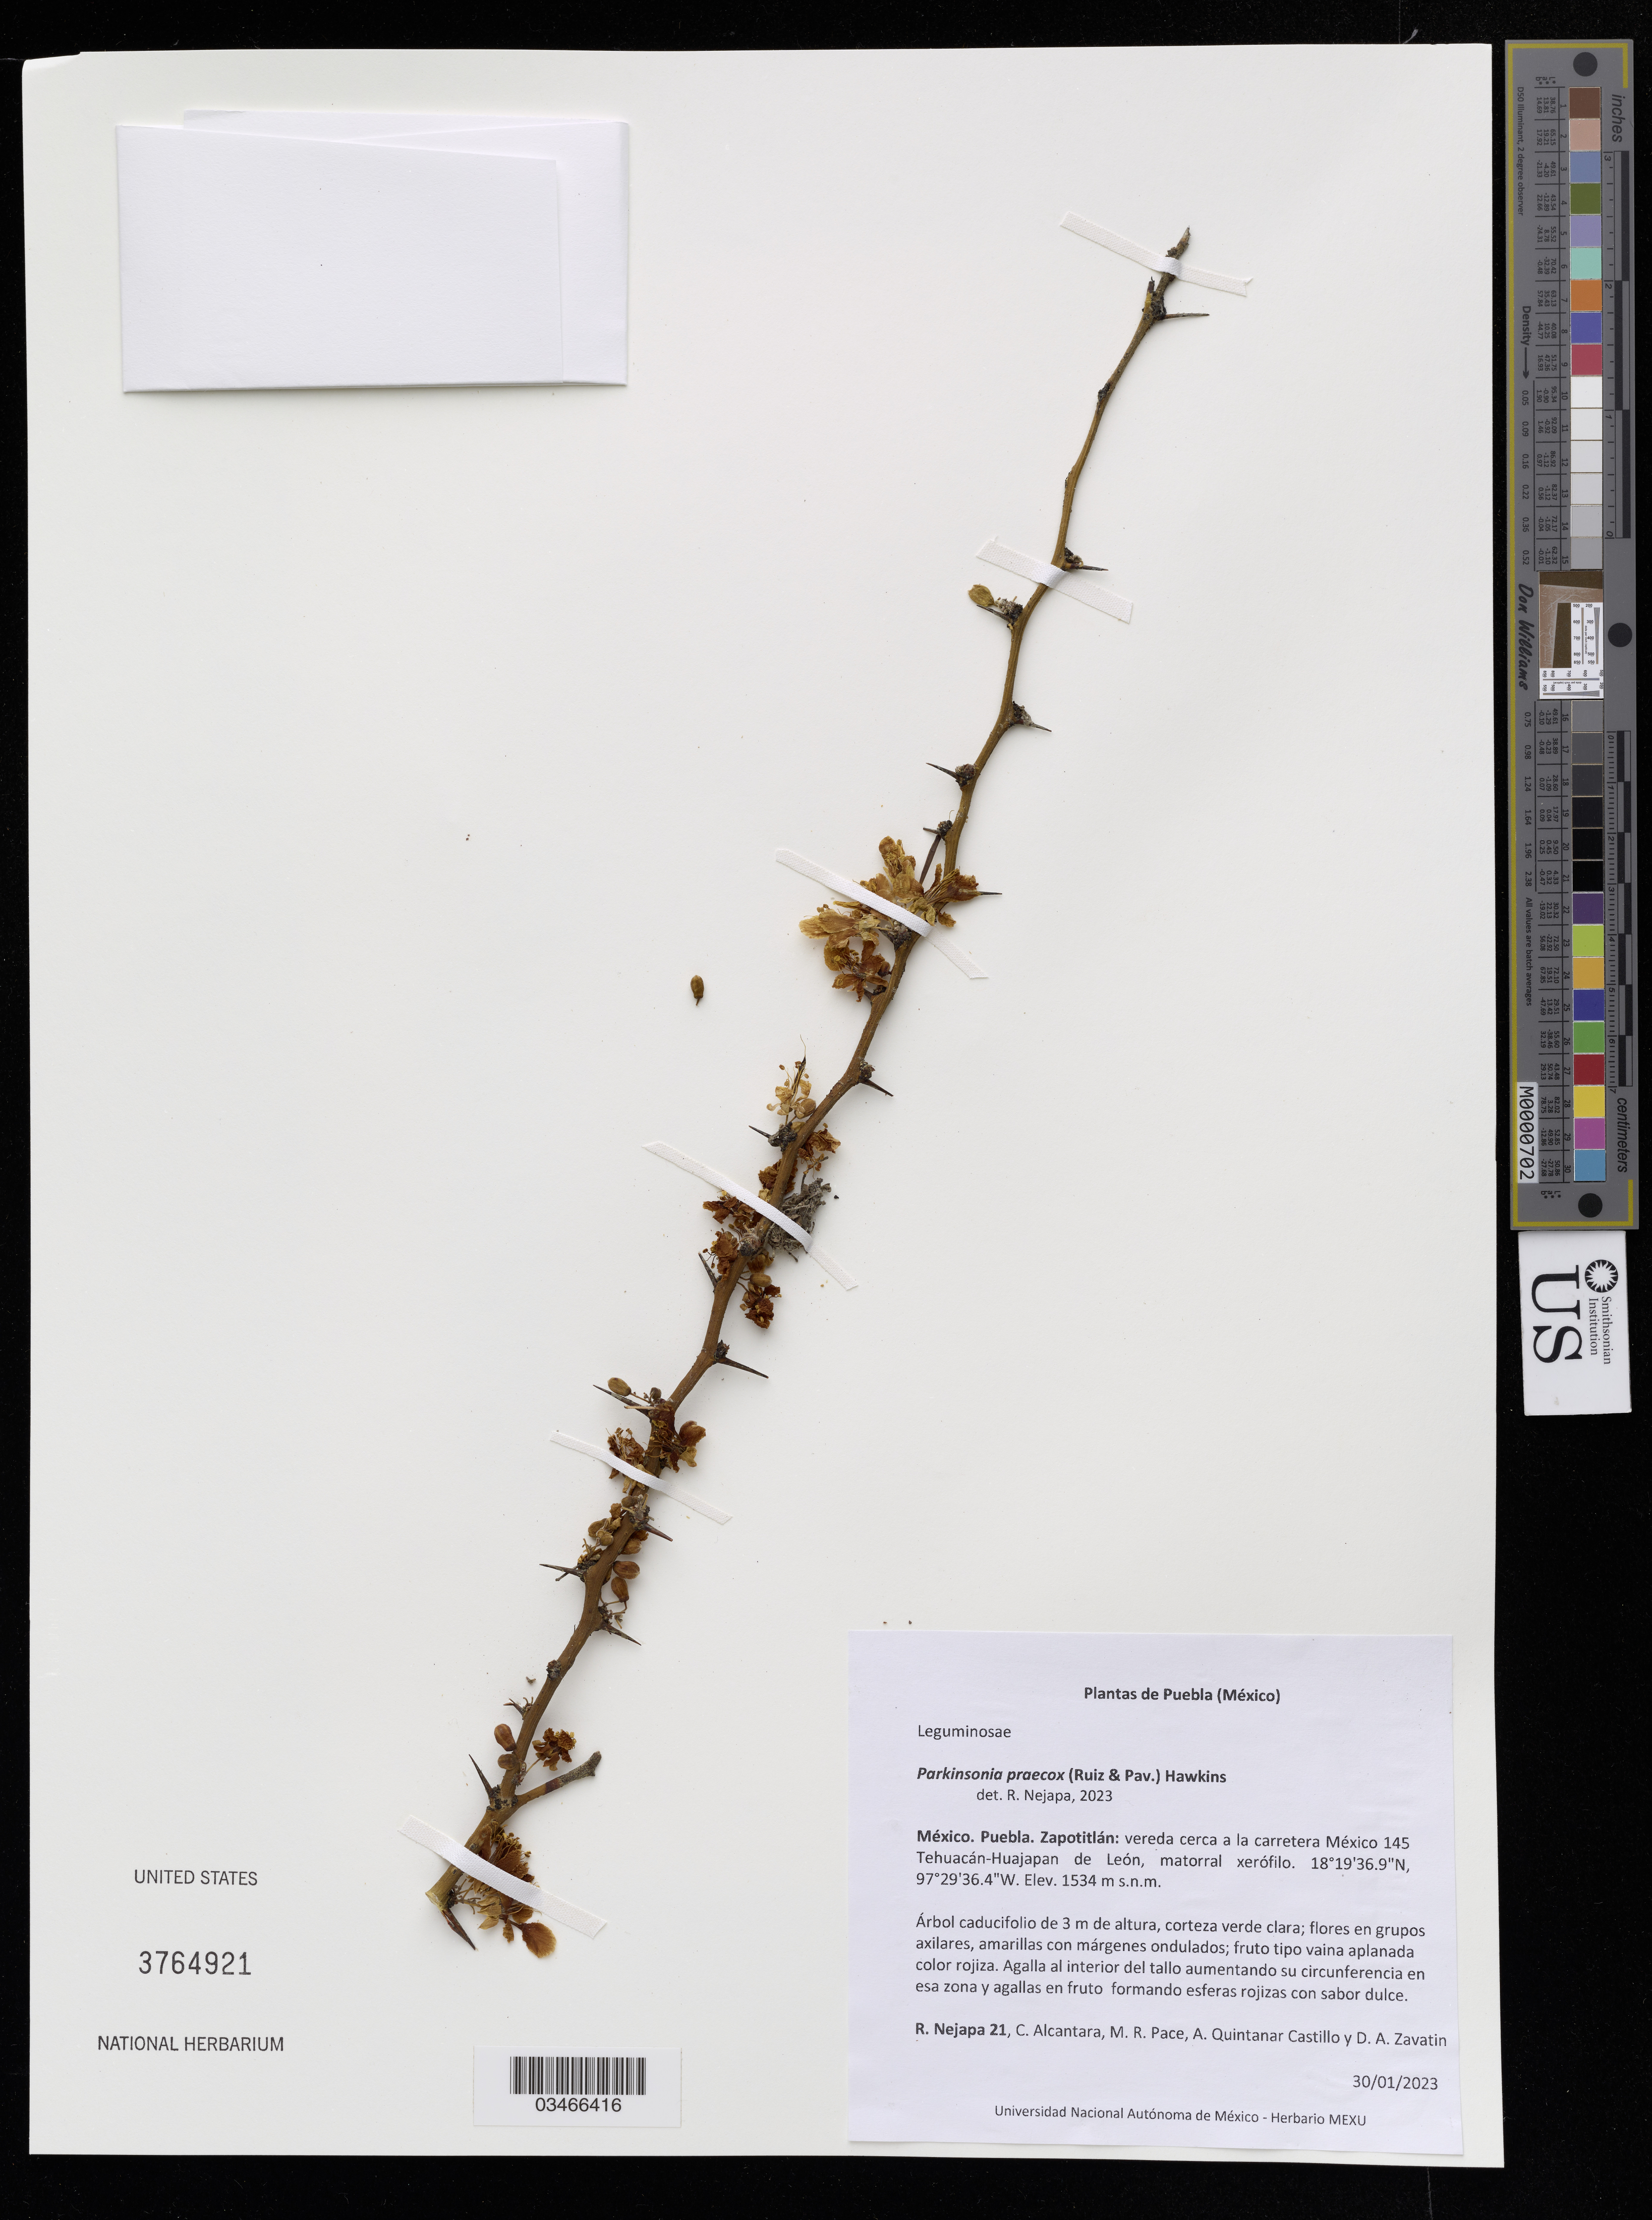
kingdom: Plantae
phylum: Tracheophyta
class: Magnoliopsida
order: Fabales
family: Fabaceae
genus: Parkinsonia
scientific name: Parkinsonia praecox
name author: (Ruiz & Pav.) J.E. Hawkins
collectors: R. Nejapa Mendoza, C. Alcantar, M. R. Pace & A. Quintanar Castillo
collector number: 21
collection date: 2023-01-30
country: Mexico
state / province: Puebla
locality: Zapotitlán: vereda cerca a la carretera México 145 Tehuacán-Huajapan de León, matorral xerófilo.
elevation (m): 1534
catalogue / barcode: US 3764921